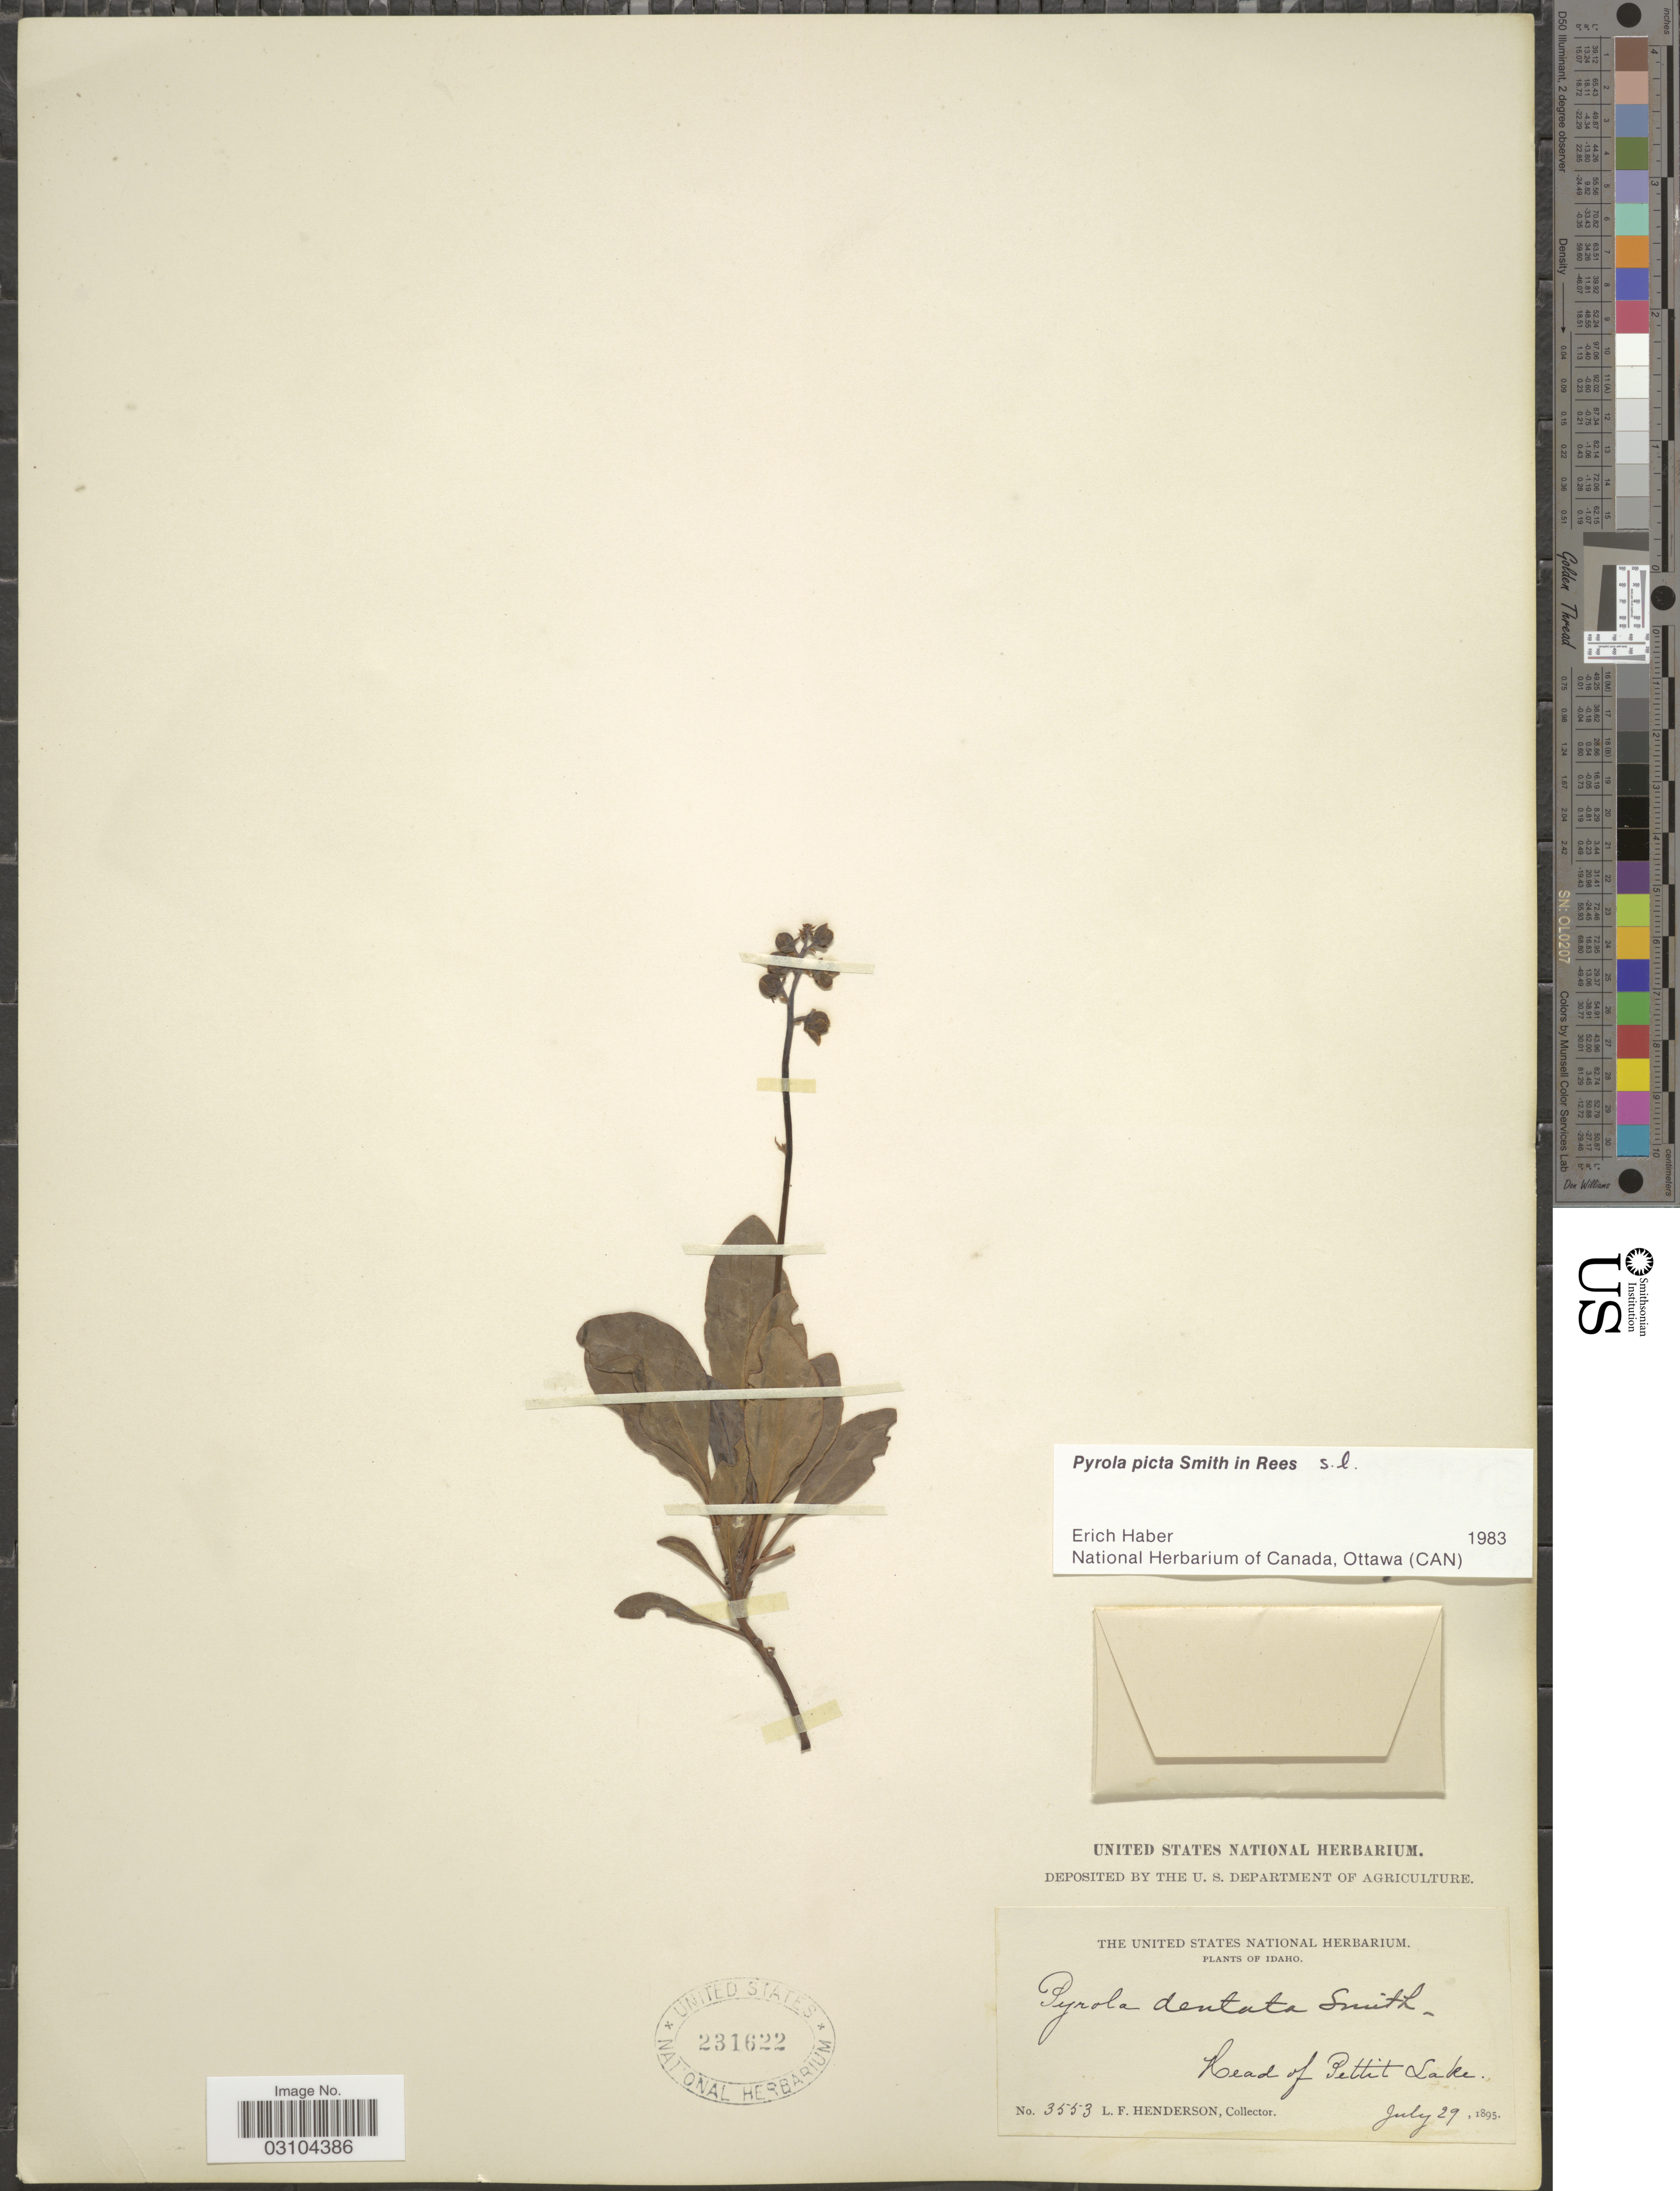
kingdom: Plantae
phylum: Tracheophyta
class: Magnoliopsida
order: Ericales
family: Ericaceae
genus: Pyrola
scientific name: Pyrola picta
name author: Sm. in Rees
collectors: L. Henderson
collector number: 3553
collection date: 1895-07-29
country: United States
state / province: Idaho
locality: Head of Pettit Lake.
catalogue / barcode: US 231622